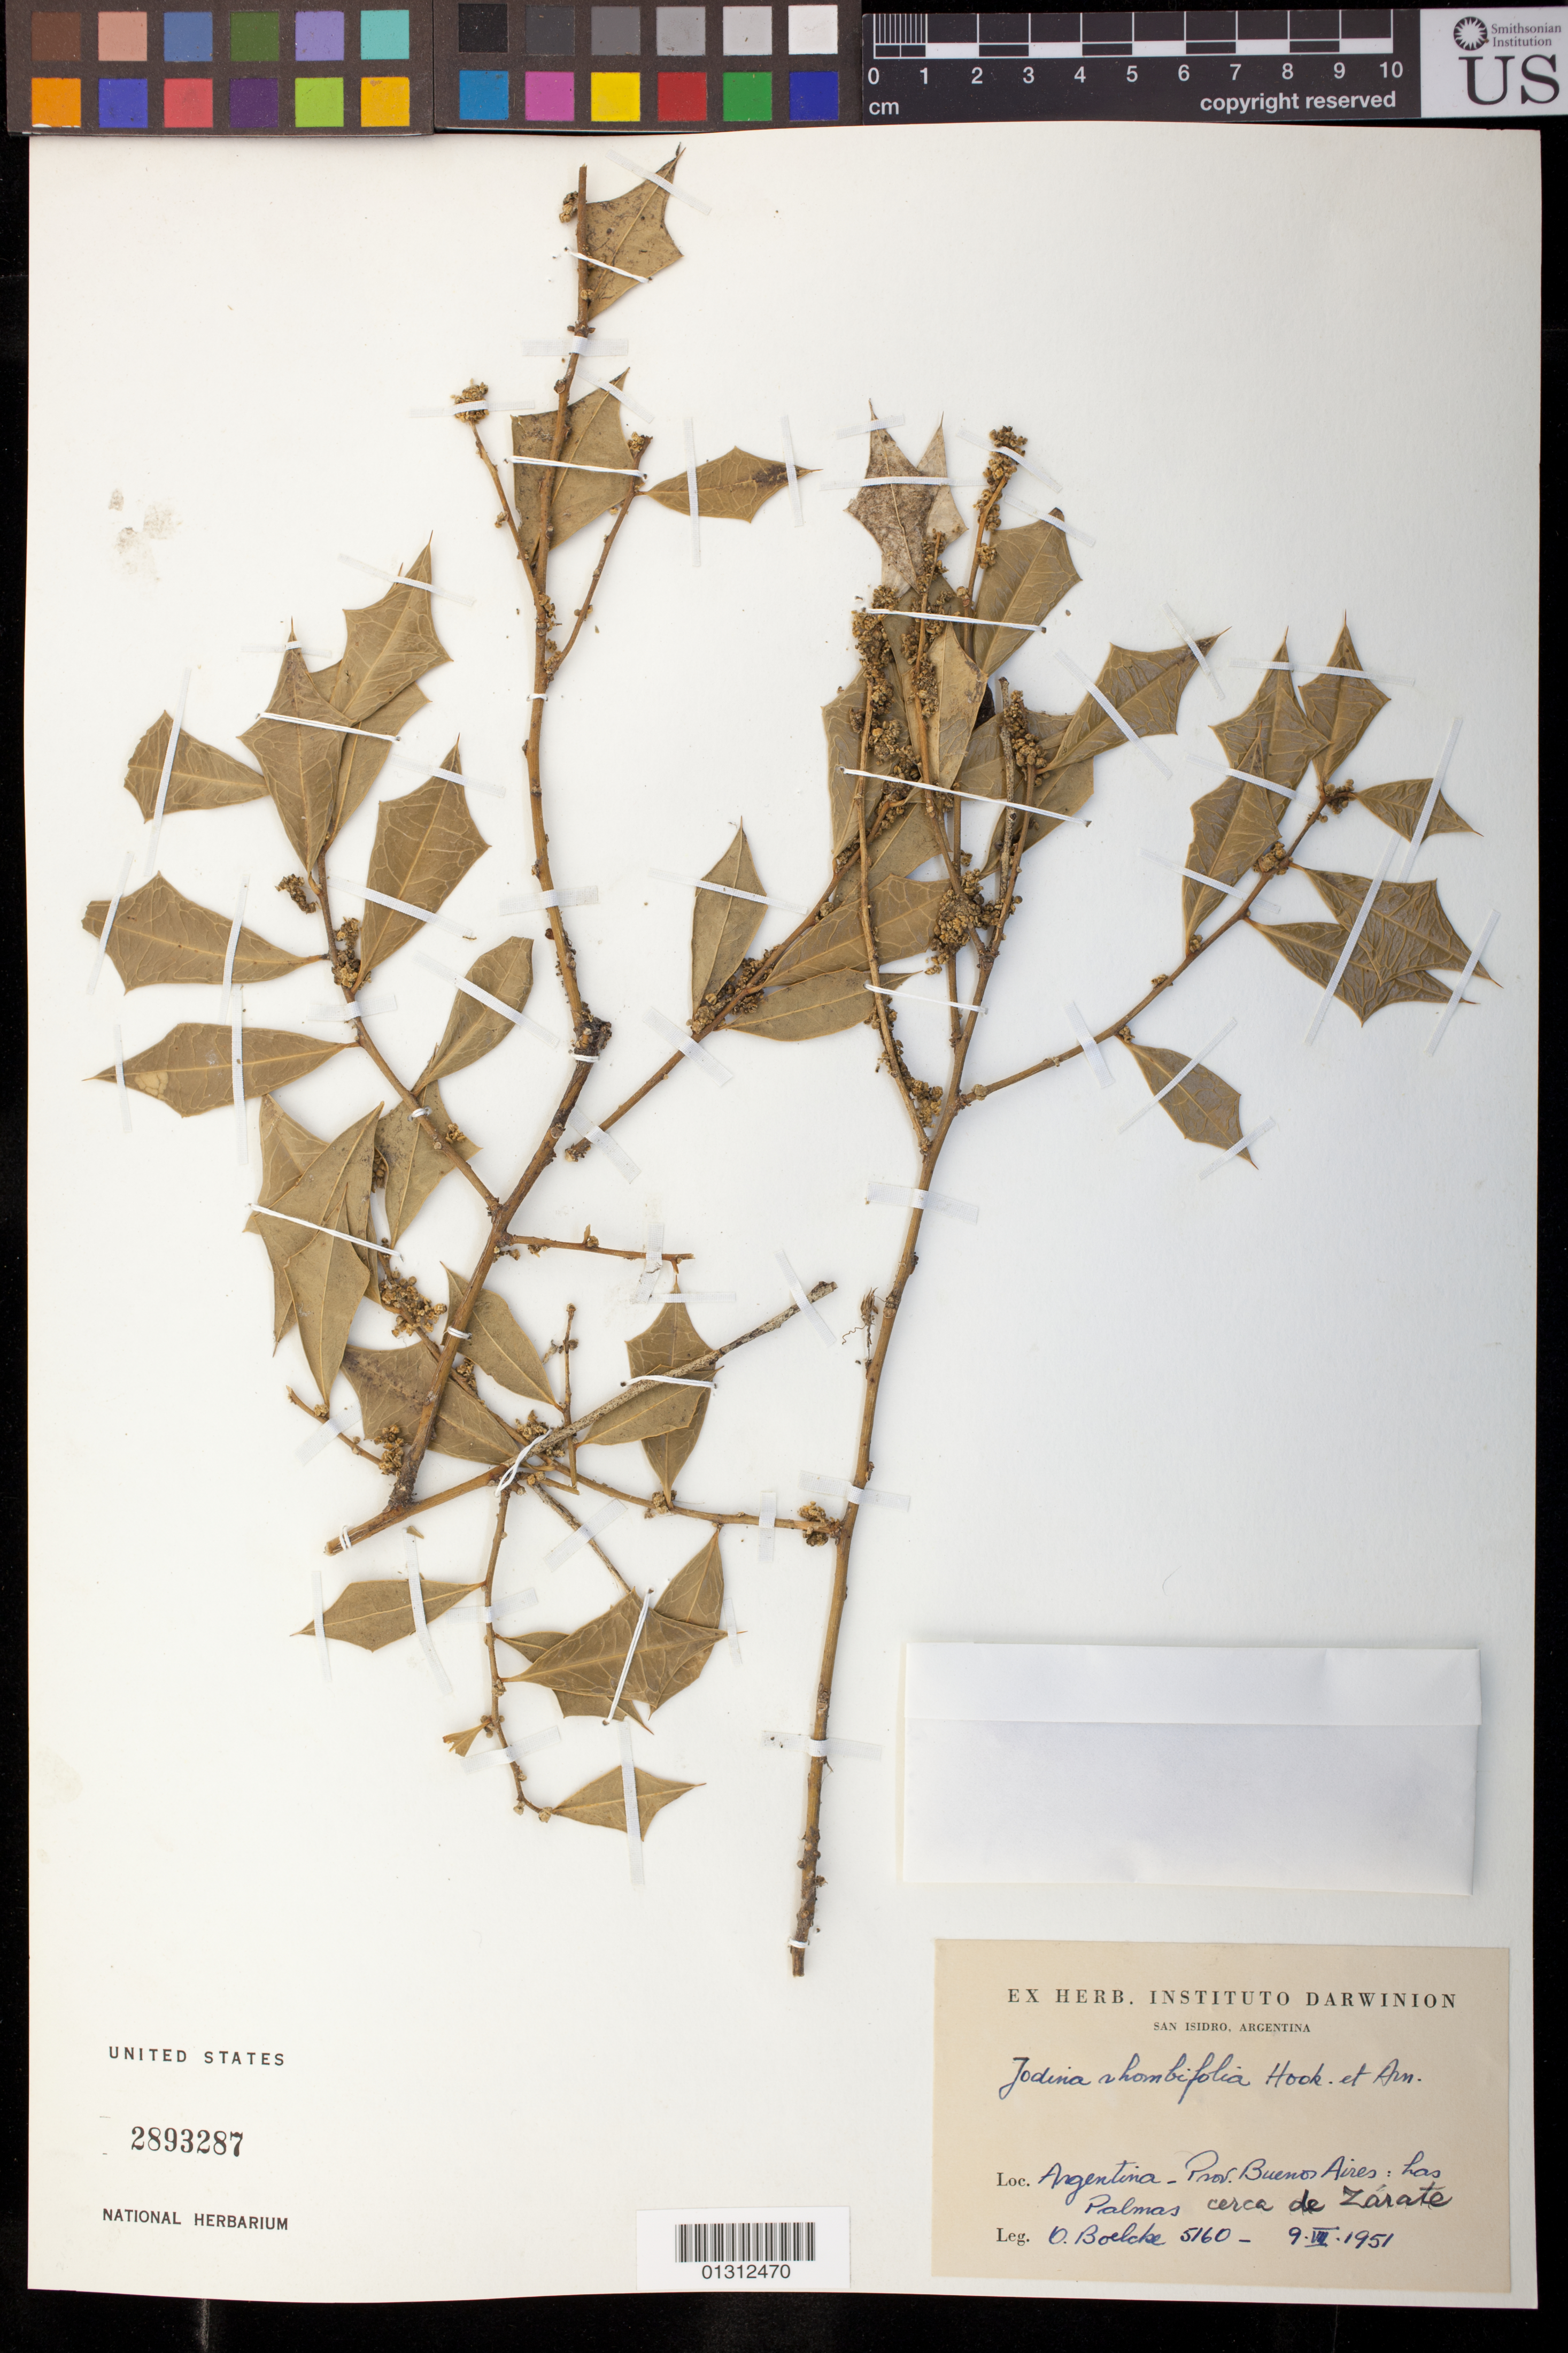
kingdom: Plantae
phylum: Tracheophyta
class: Magnoliopsida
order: Santalales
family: Cervantesiaceae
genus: Jodina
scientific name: Jodina rhombifolia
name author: (Hook. & Arn.) Reissek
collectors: O. Boelcke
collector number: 5160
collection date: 1951-07-09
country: Argentina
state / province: Buenos Aires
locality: Las Palmas cerca de Zarate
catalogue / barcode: US 2893287